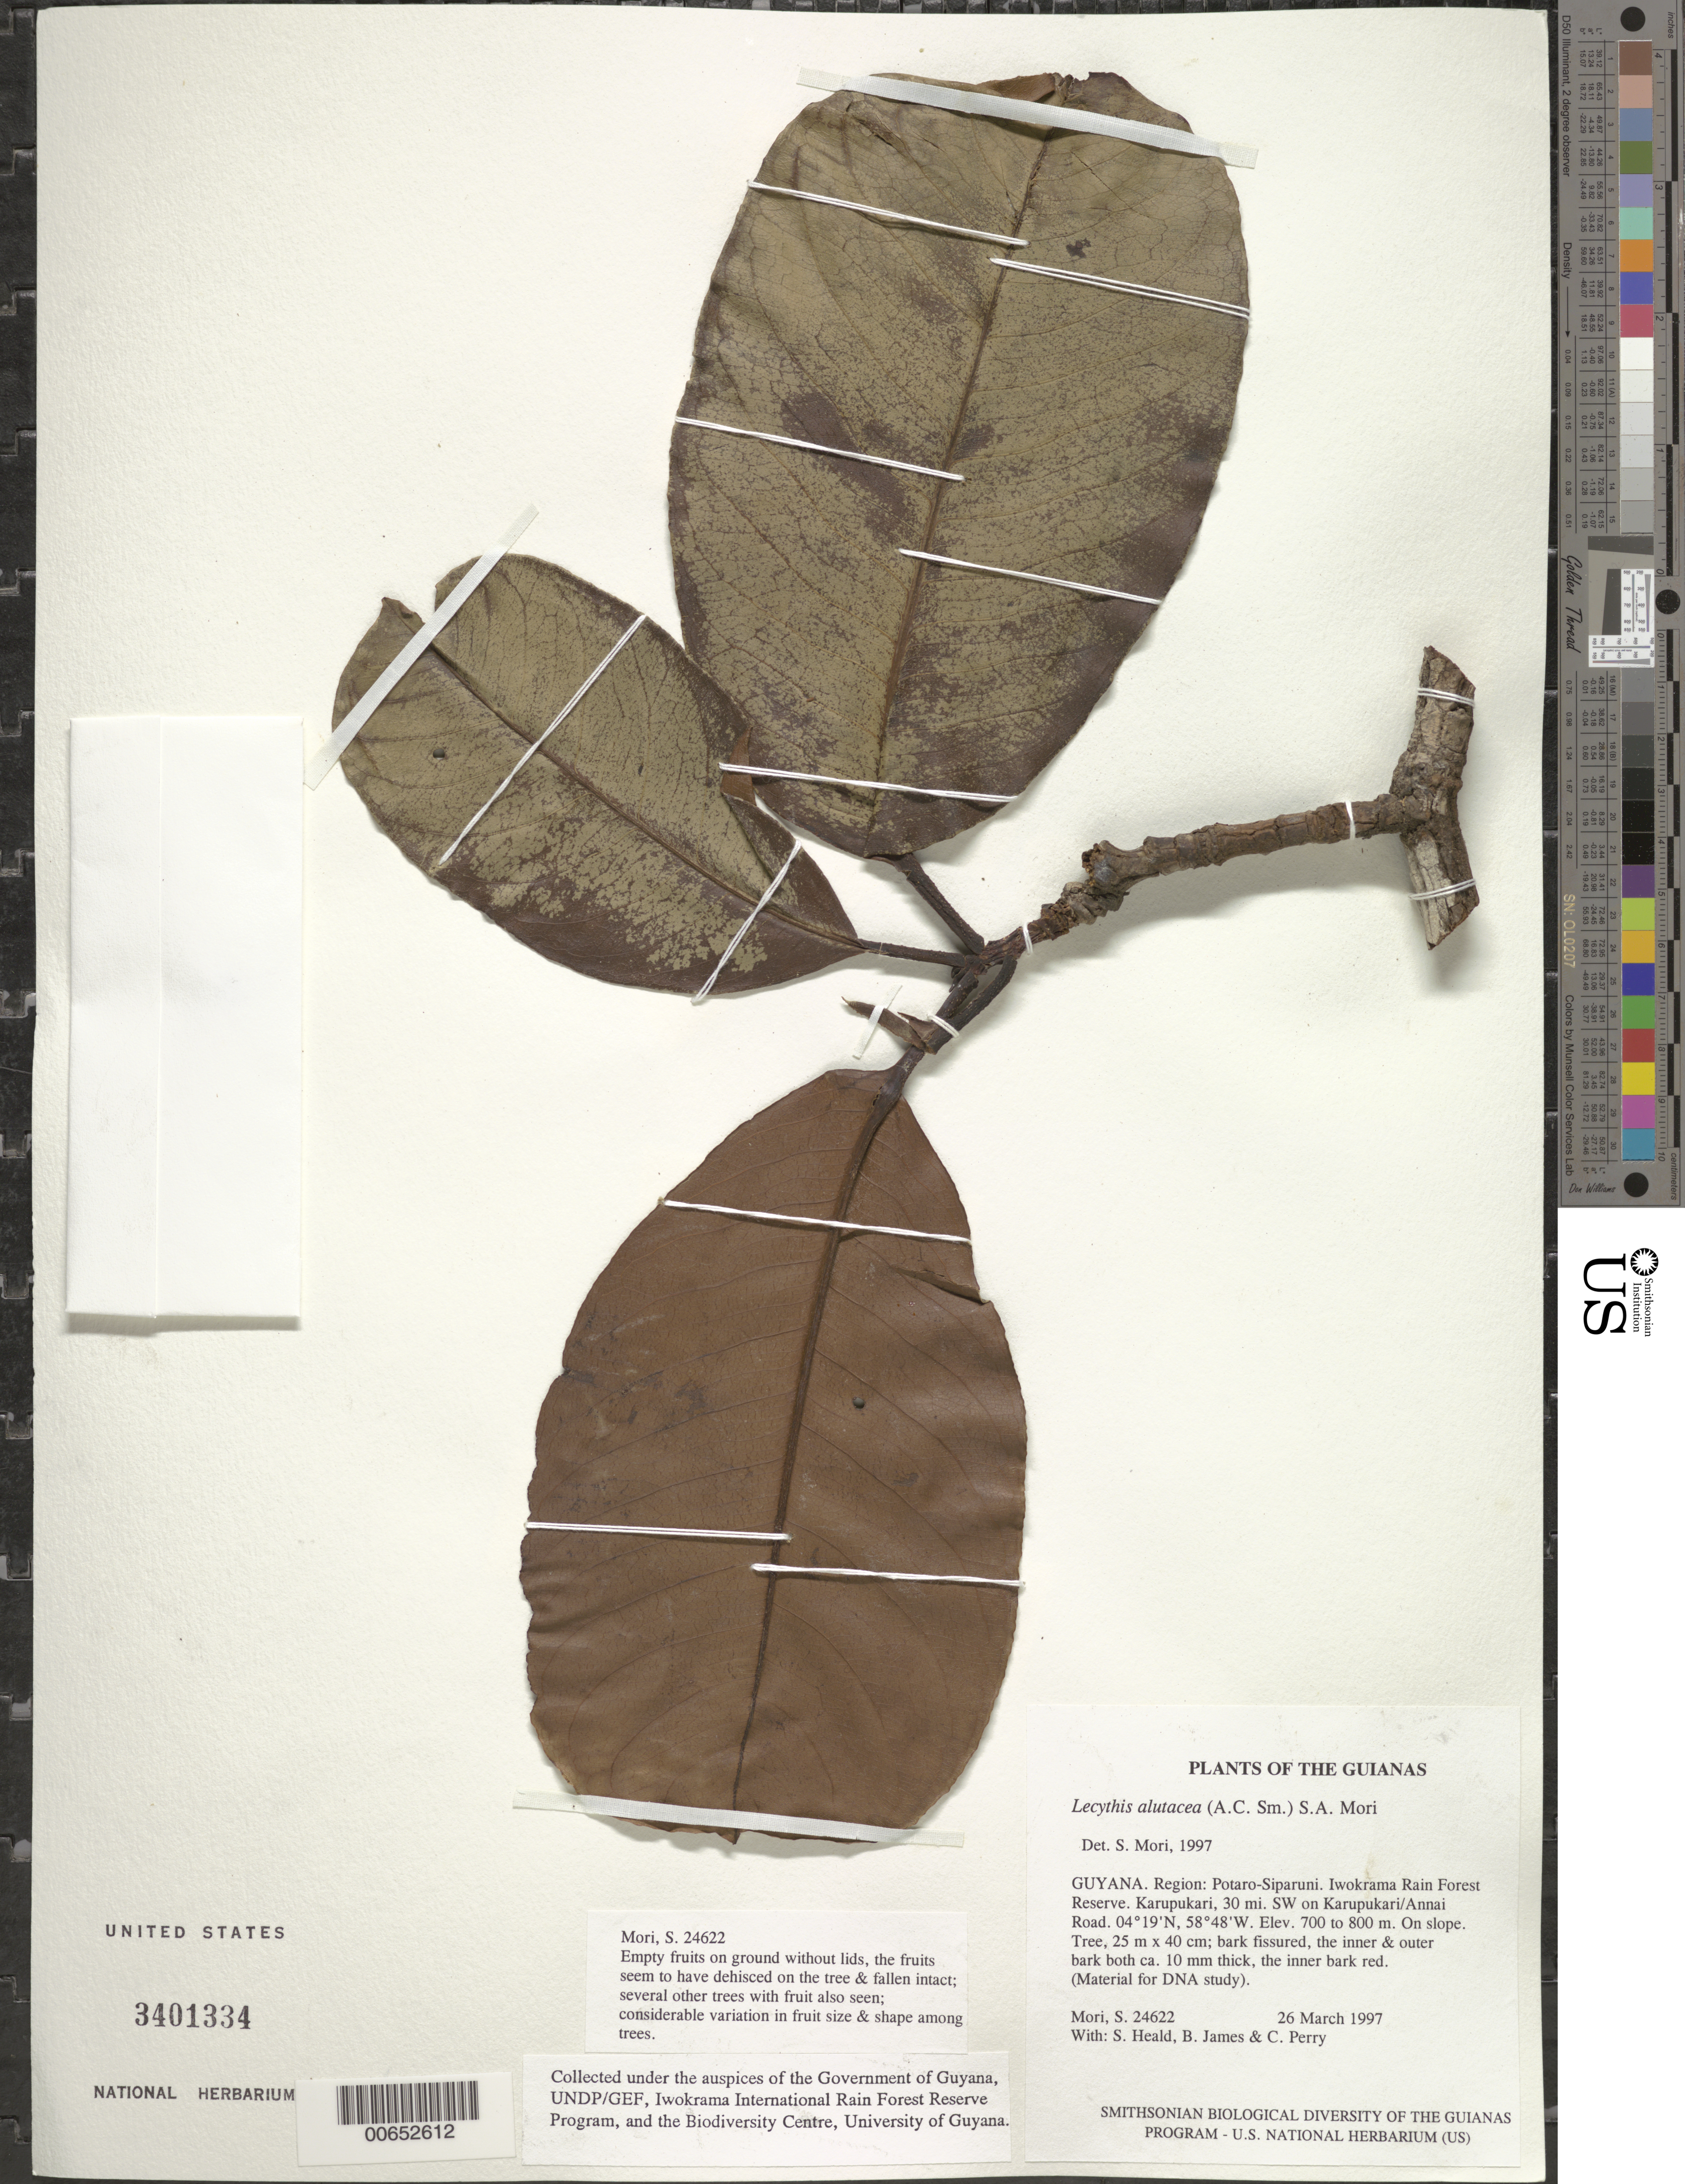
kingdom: Plantae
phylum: Tracheophyta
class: Magnoliopsida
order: Ericales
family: Lecythidaceae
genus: Lecythis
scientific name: Lecythis alutacea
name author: (A.C. Sm.) S.A. Mori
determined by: Mori, Scott A.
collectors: S. Mori, S. Heald, B. James & C. Perry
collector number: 24622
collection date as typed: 26 March 1997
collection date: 1997-03-26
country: Guyana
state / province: Potaro-Siparuni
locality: Iwokrama Rain Forest Reserve. Karupukari, 30 mi. SW on Karupukari/Annai Road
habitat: On slope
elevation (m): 700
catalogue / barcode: US 3401334